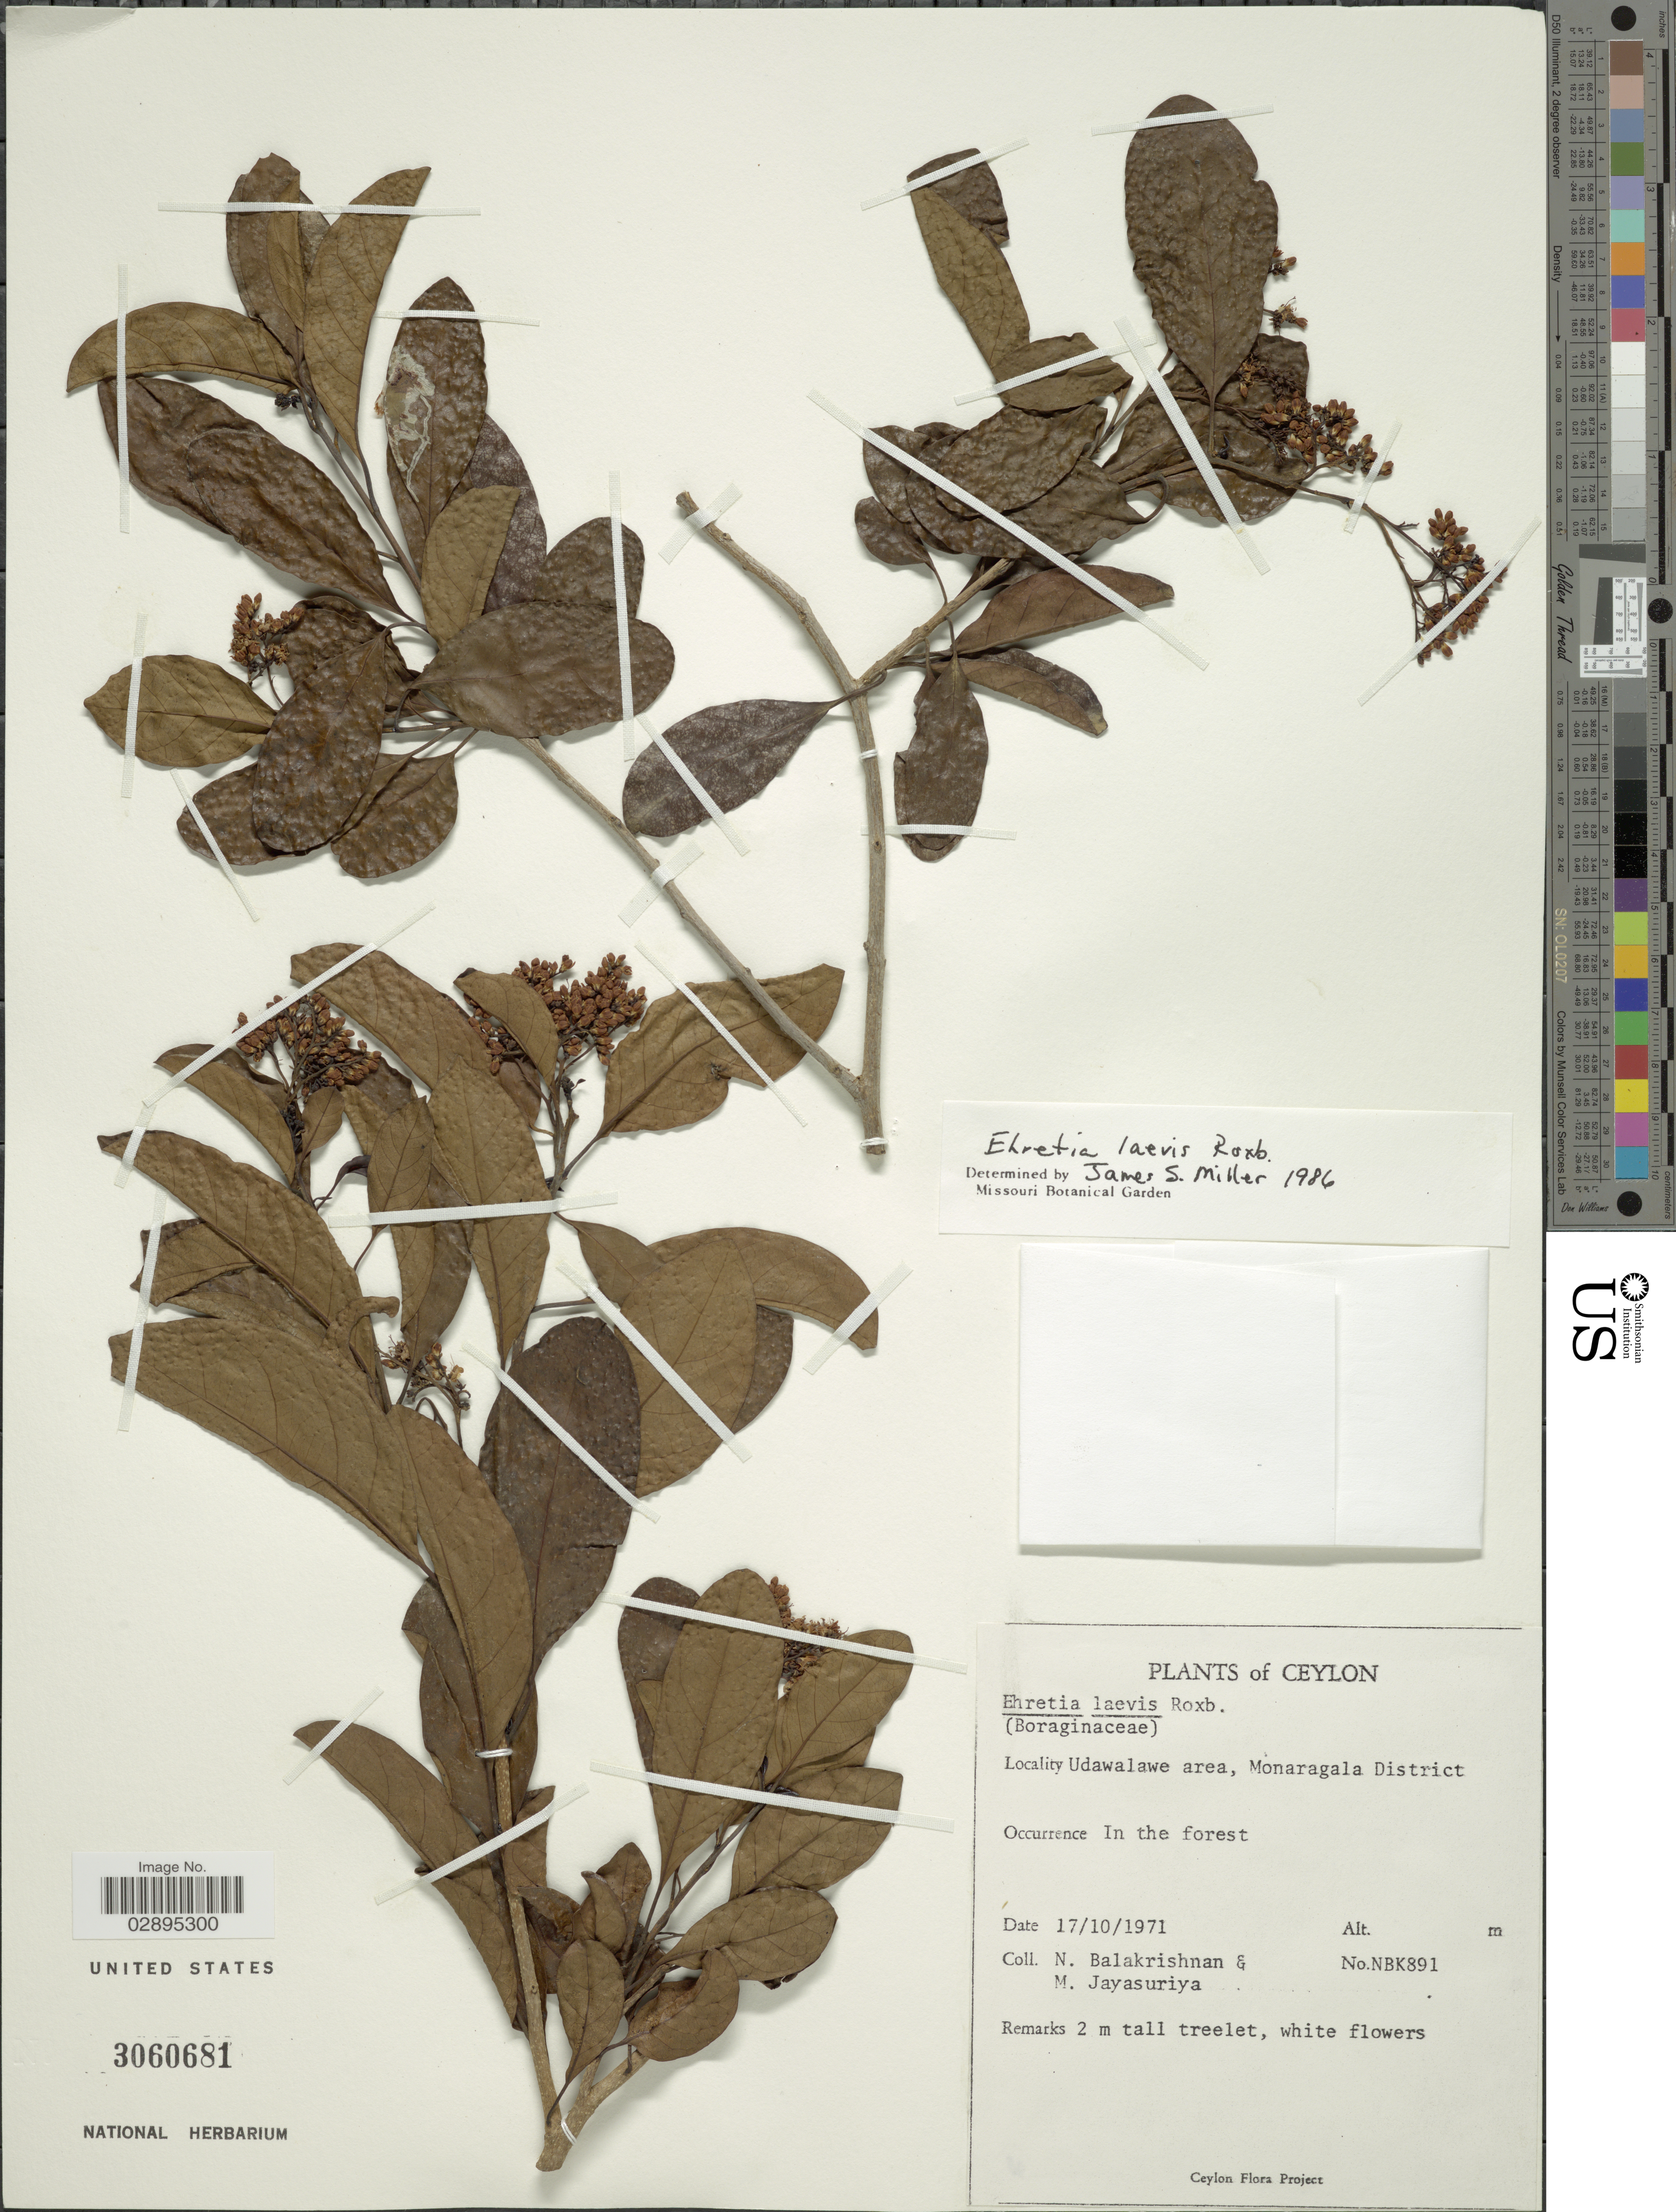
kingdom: Plantae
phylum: Tracheophyta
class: Magnoliopsida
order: Boraginales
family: Ehretiaceae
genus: Ehretia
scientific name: Ehretia laevis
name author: Roxb.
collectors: N. Balakrishnan & M. Jayasuriya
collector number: NBK891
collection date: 1971-10-17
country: Sri Lanka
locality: Ceylon. Udawalawe area, Monaragala District.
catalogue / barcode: US 3060681